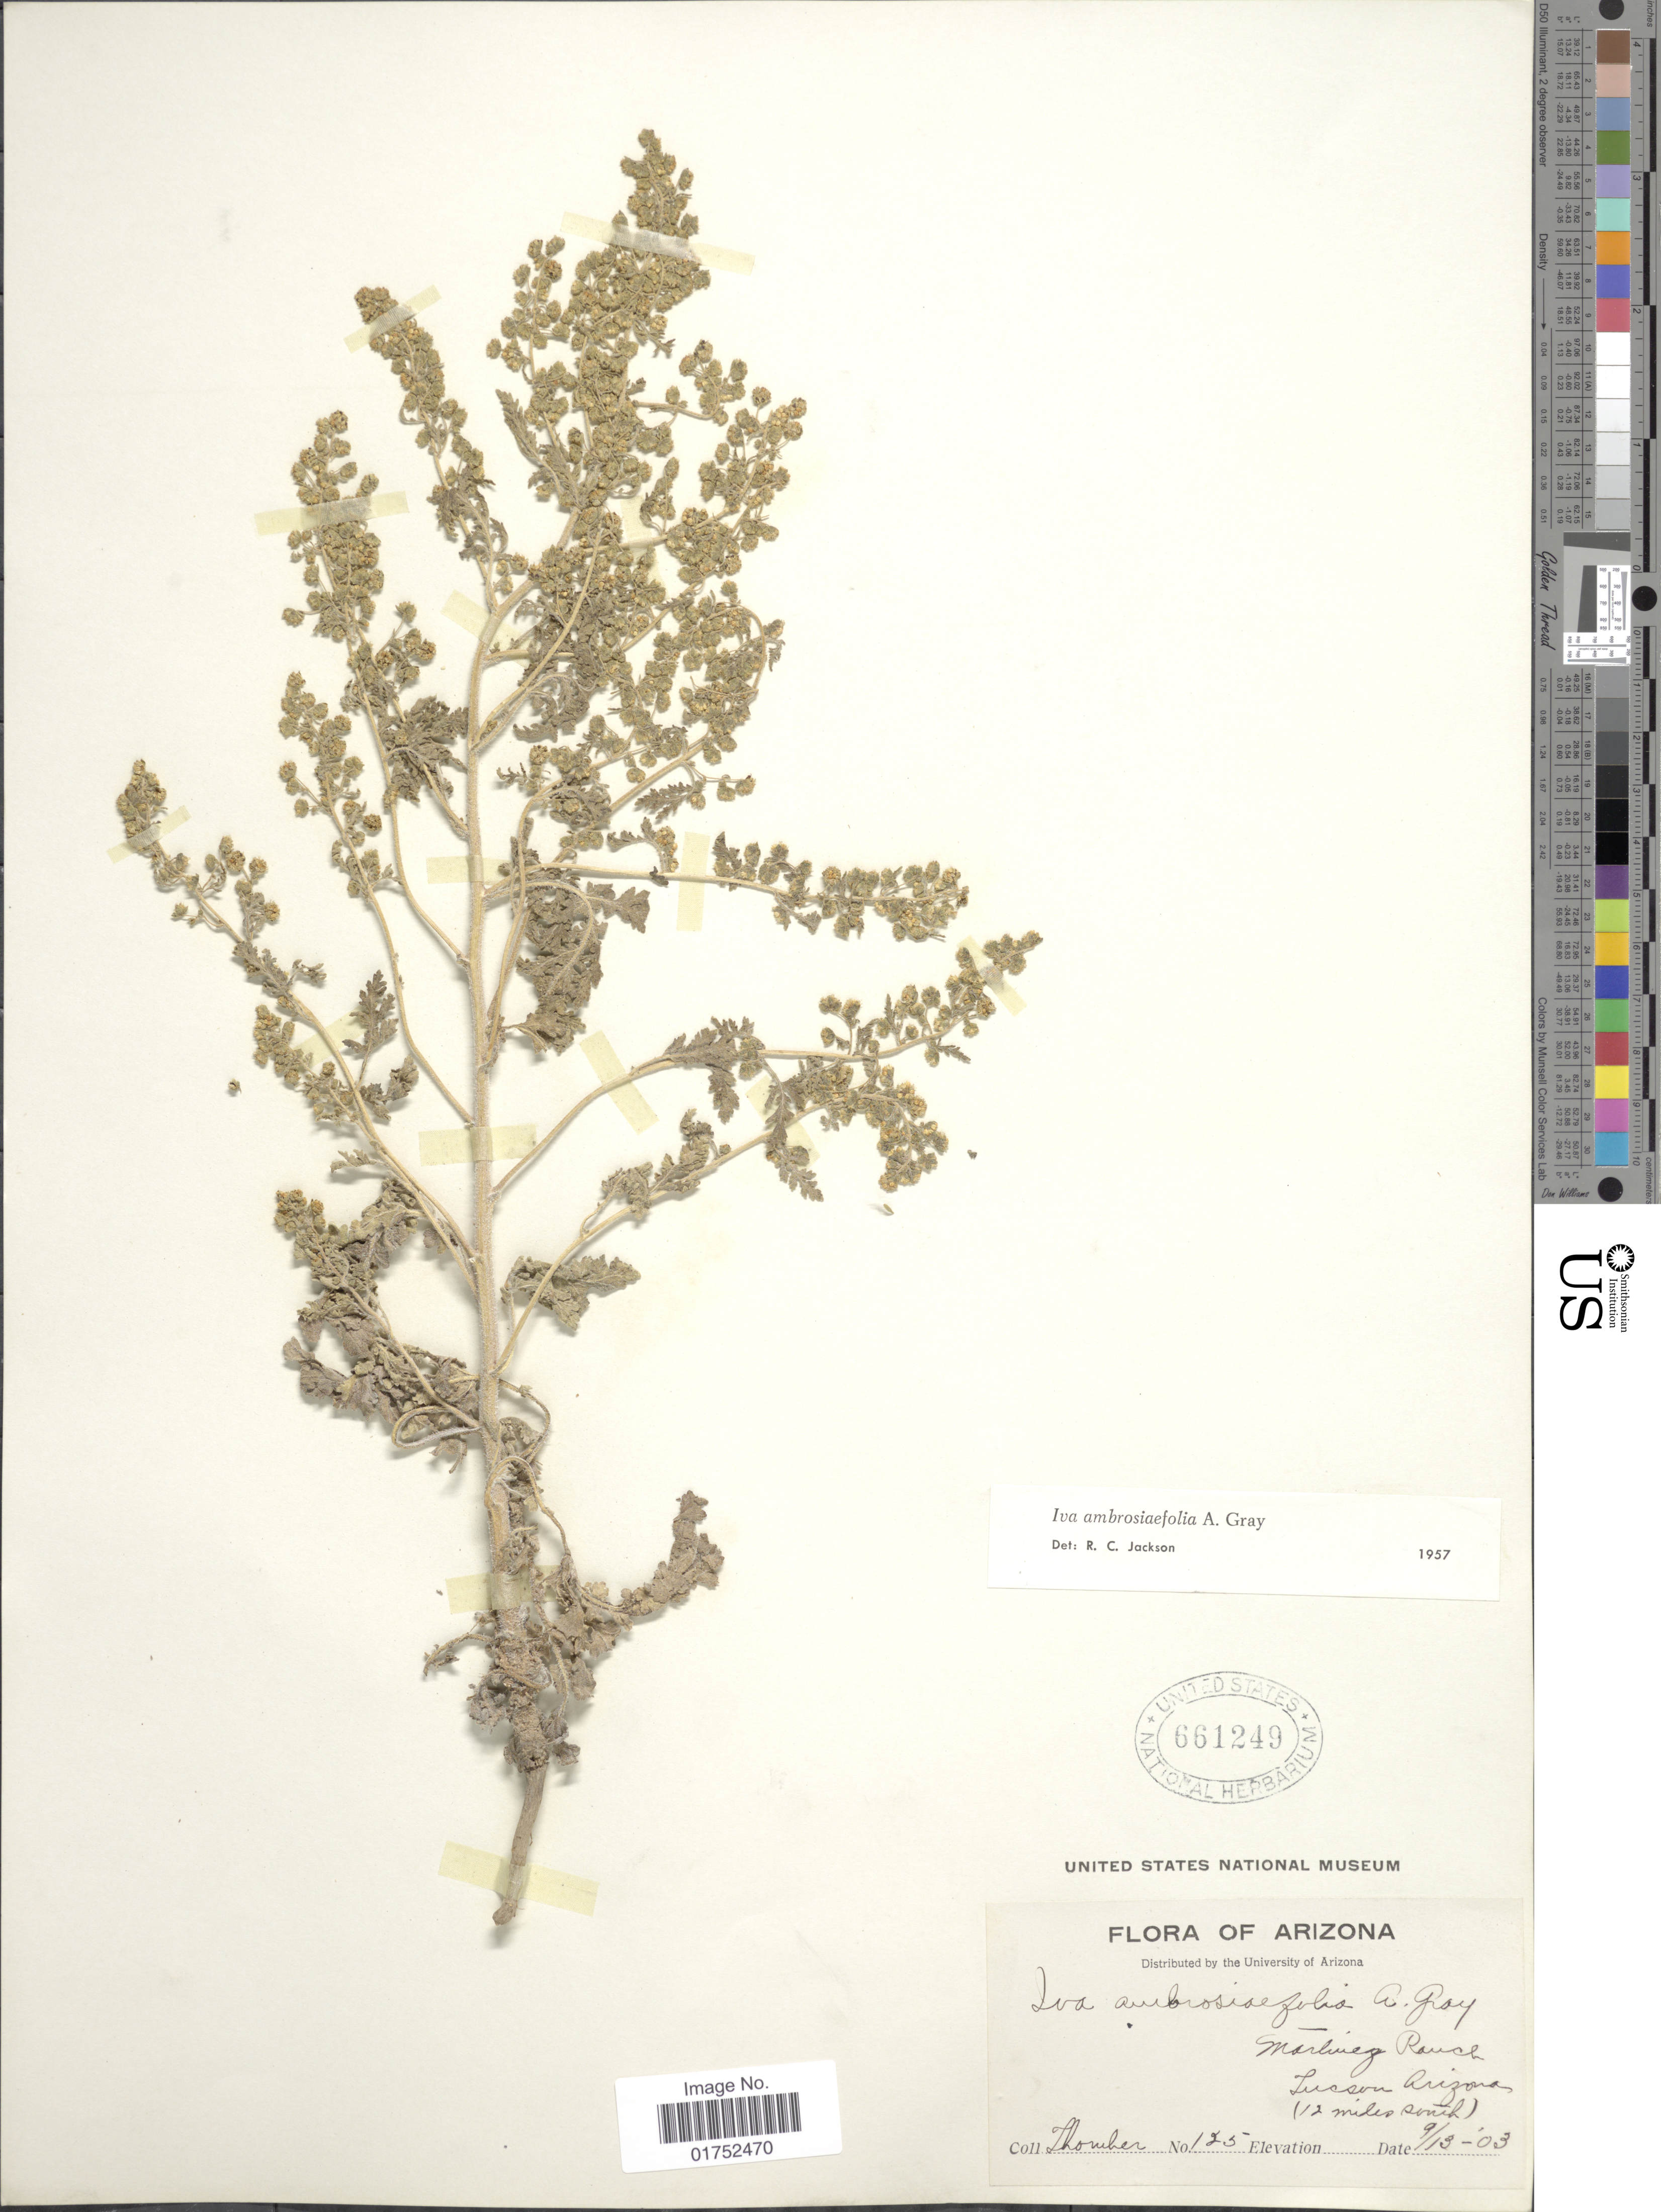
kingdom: Plantae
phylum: Tracheophyta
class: Magnoliopsida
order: Asterales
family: Asteraceae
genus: Iva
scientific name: Iva ambrosiifolia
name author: (A. Gray) A. Gray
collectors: J. Thornber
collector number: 125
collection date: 1903-09-13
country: United States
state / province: Arizona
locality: Martinez Ranch, Tucson (12 miles south)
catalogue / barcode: US 661249